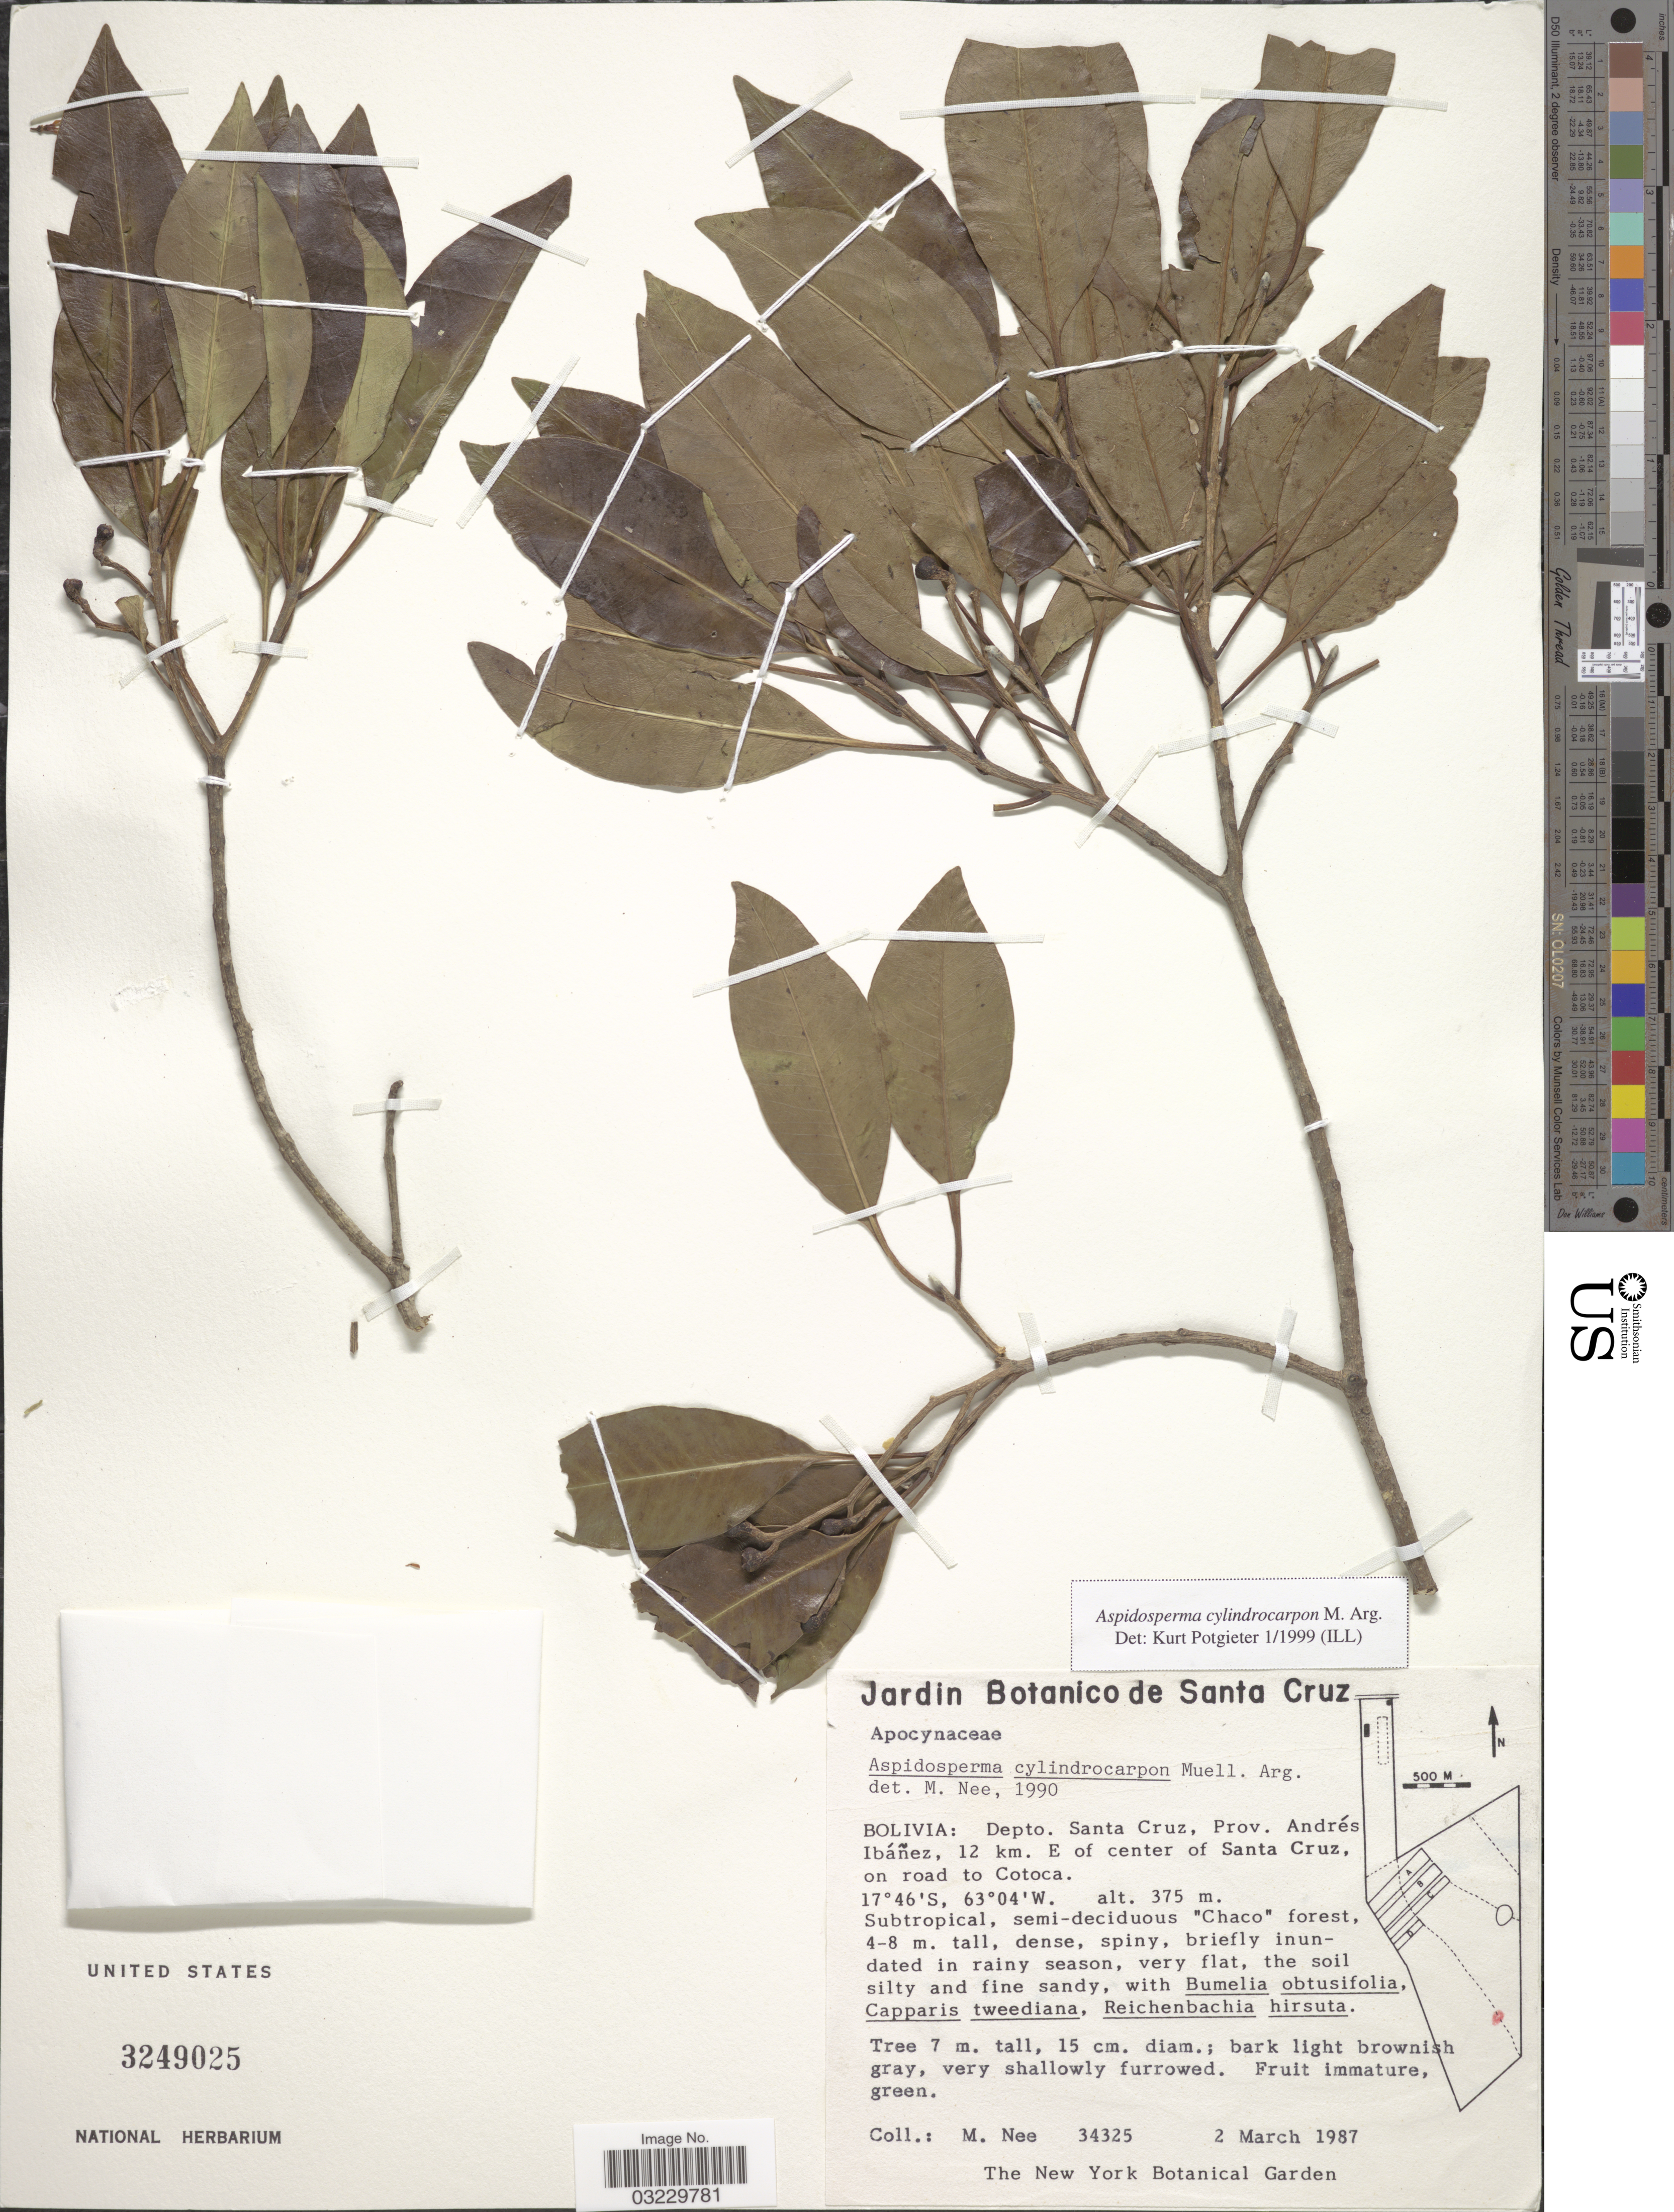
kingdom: Plantae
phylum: Tracheophyta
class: Magnoliopsida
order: Gentianales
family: Apocynaceae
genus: Aspidosperma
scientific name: Aspidosperma cylindrocarpon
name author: Müll. Arg.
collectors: M. Nee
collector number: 34325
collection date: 1987-03-02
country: Bolivia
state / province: Santa Cruz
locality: Depto. Santa Cruz, Prov. Andrés Ibáñez, 12 km. E of center of Santa Cruz, on road to Cotoca.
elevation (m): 375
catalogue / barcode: US 3249025